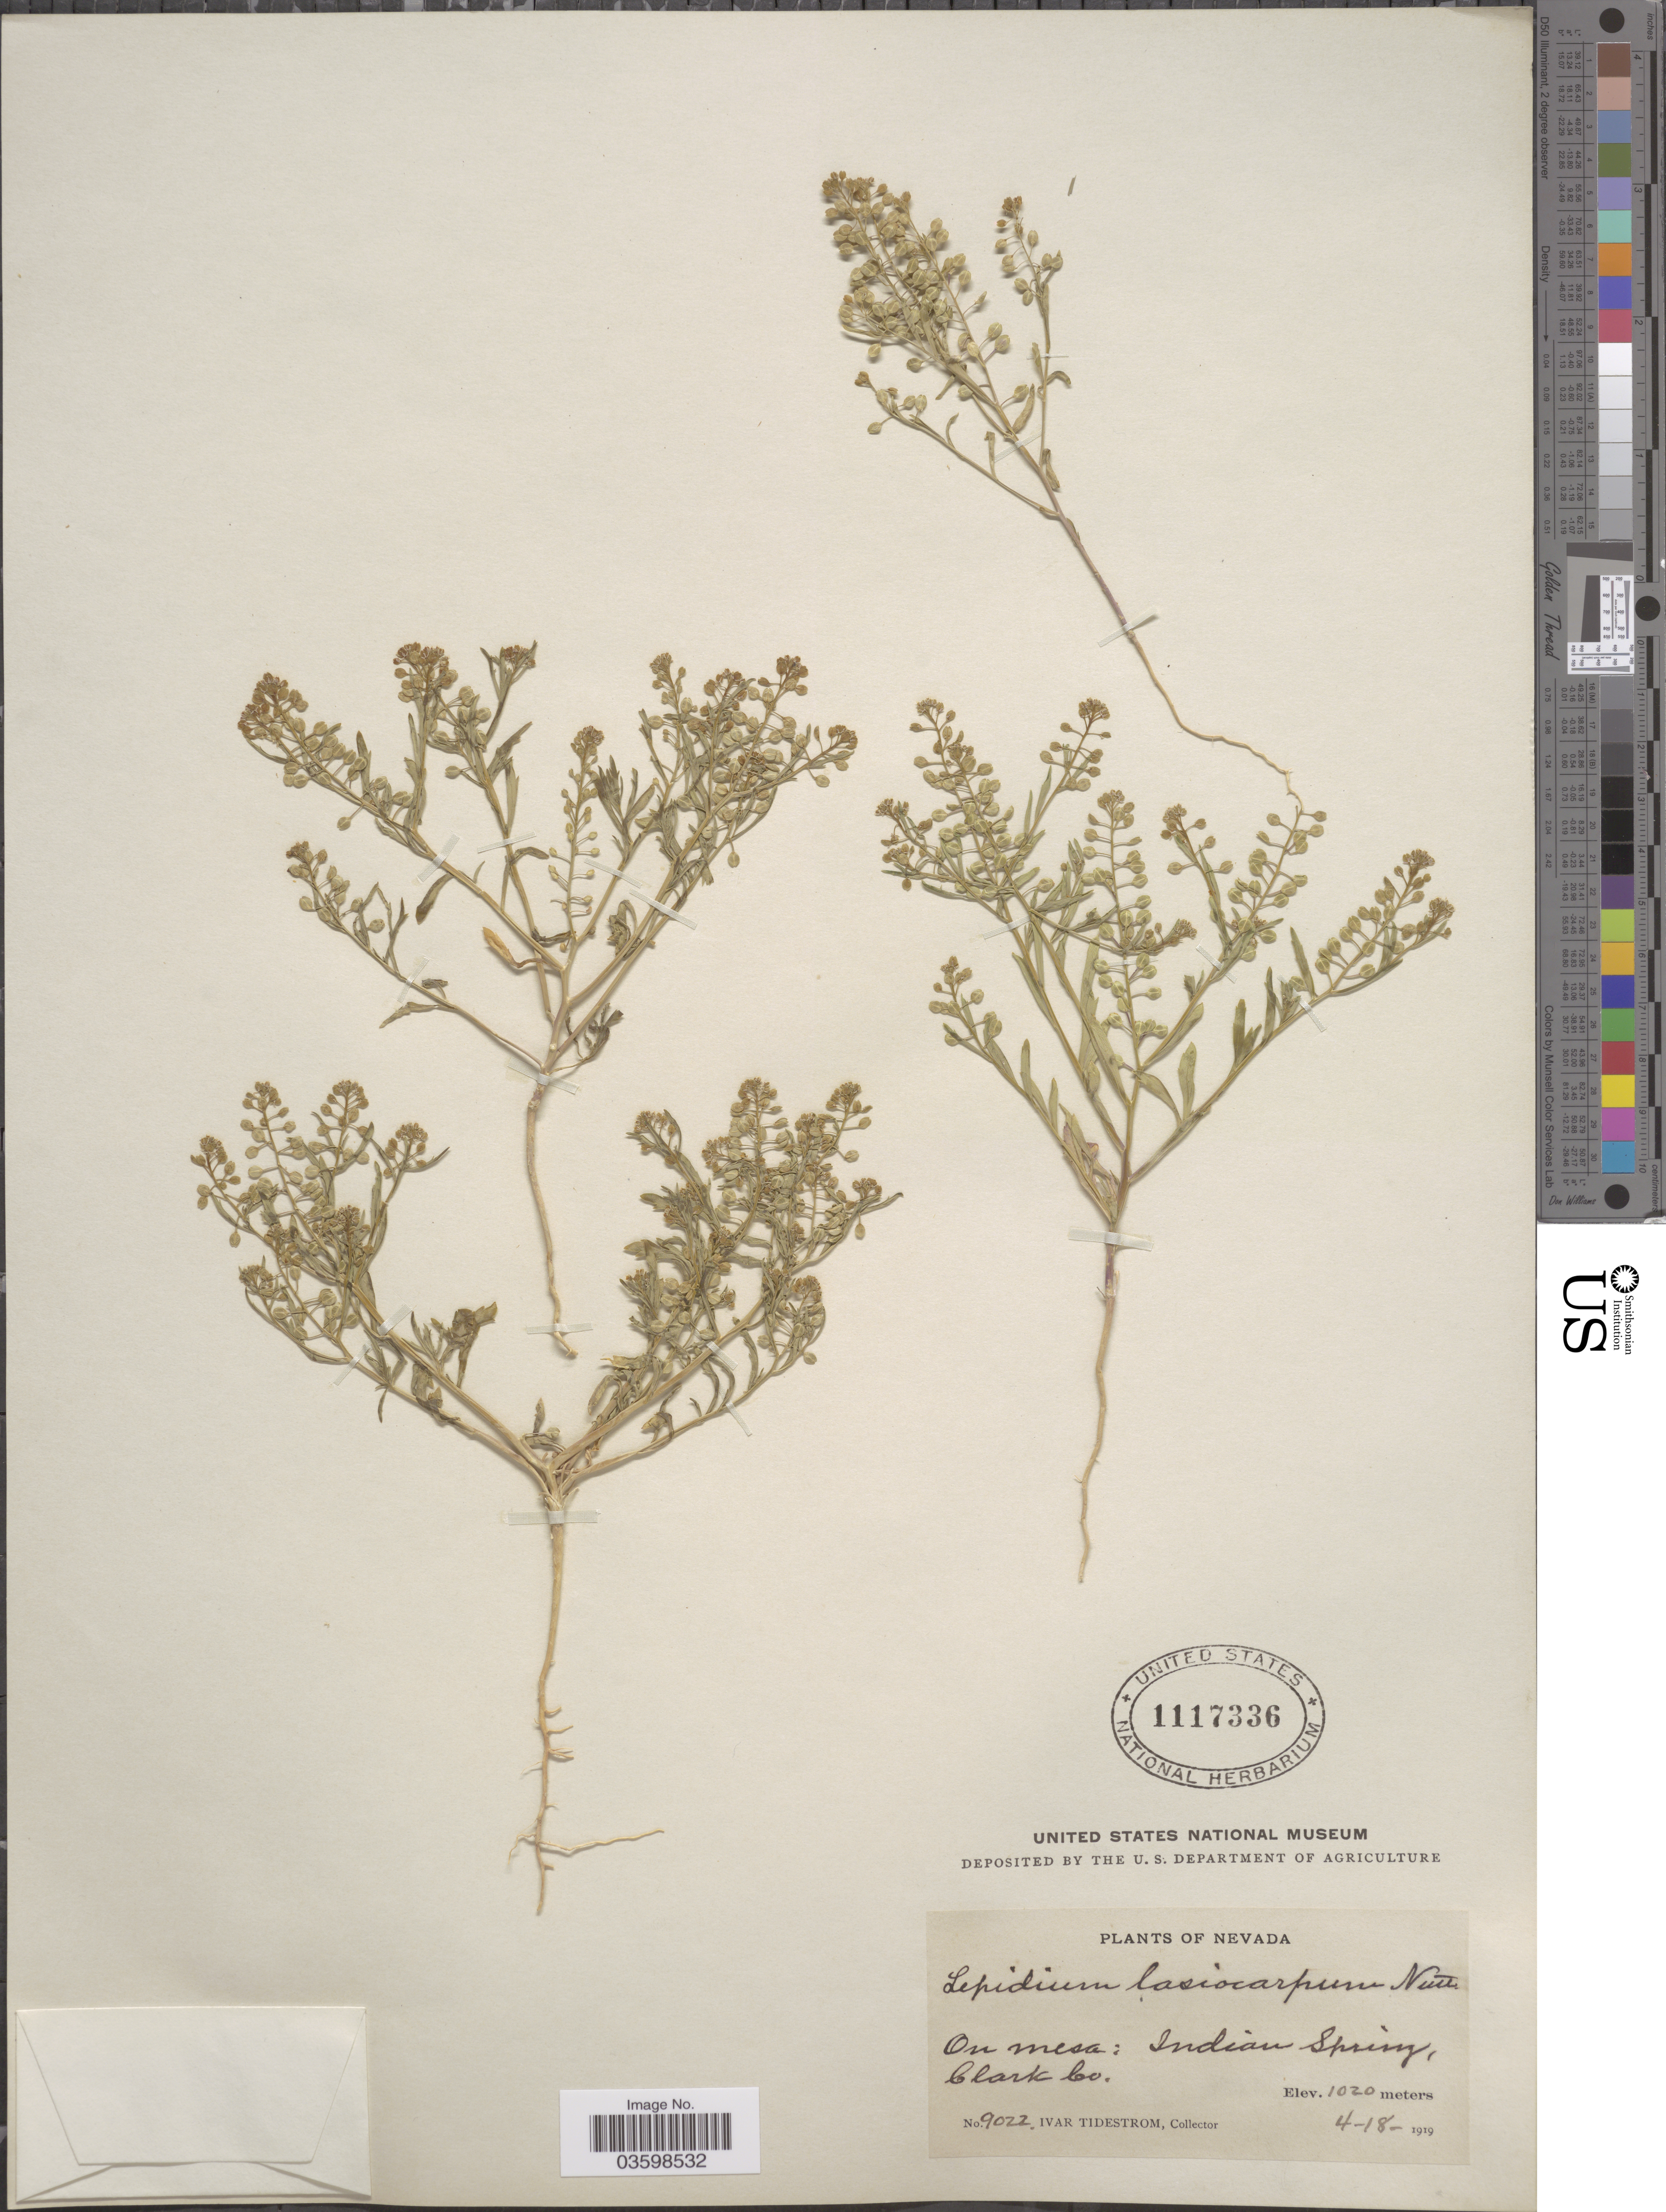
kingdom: Plantae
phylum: Tracheophyta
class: Magnoliopsida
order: Brassicales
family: Brassicaceae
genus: Lepidium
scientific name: Lepidium lasiocarpum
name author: Nutt.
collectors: I. F. Tidestrom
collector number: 9022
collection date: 1919-04-18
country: United States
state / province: Nevada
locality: On mesa: Indian Spring, Clark Co.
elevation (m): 1020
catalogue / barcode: US 1117336